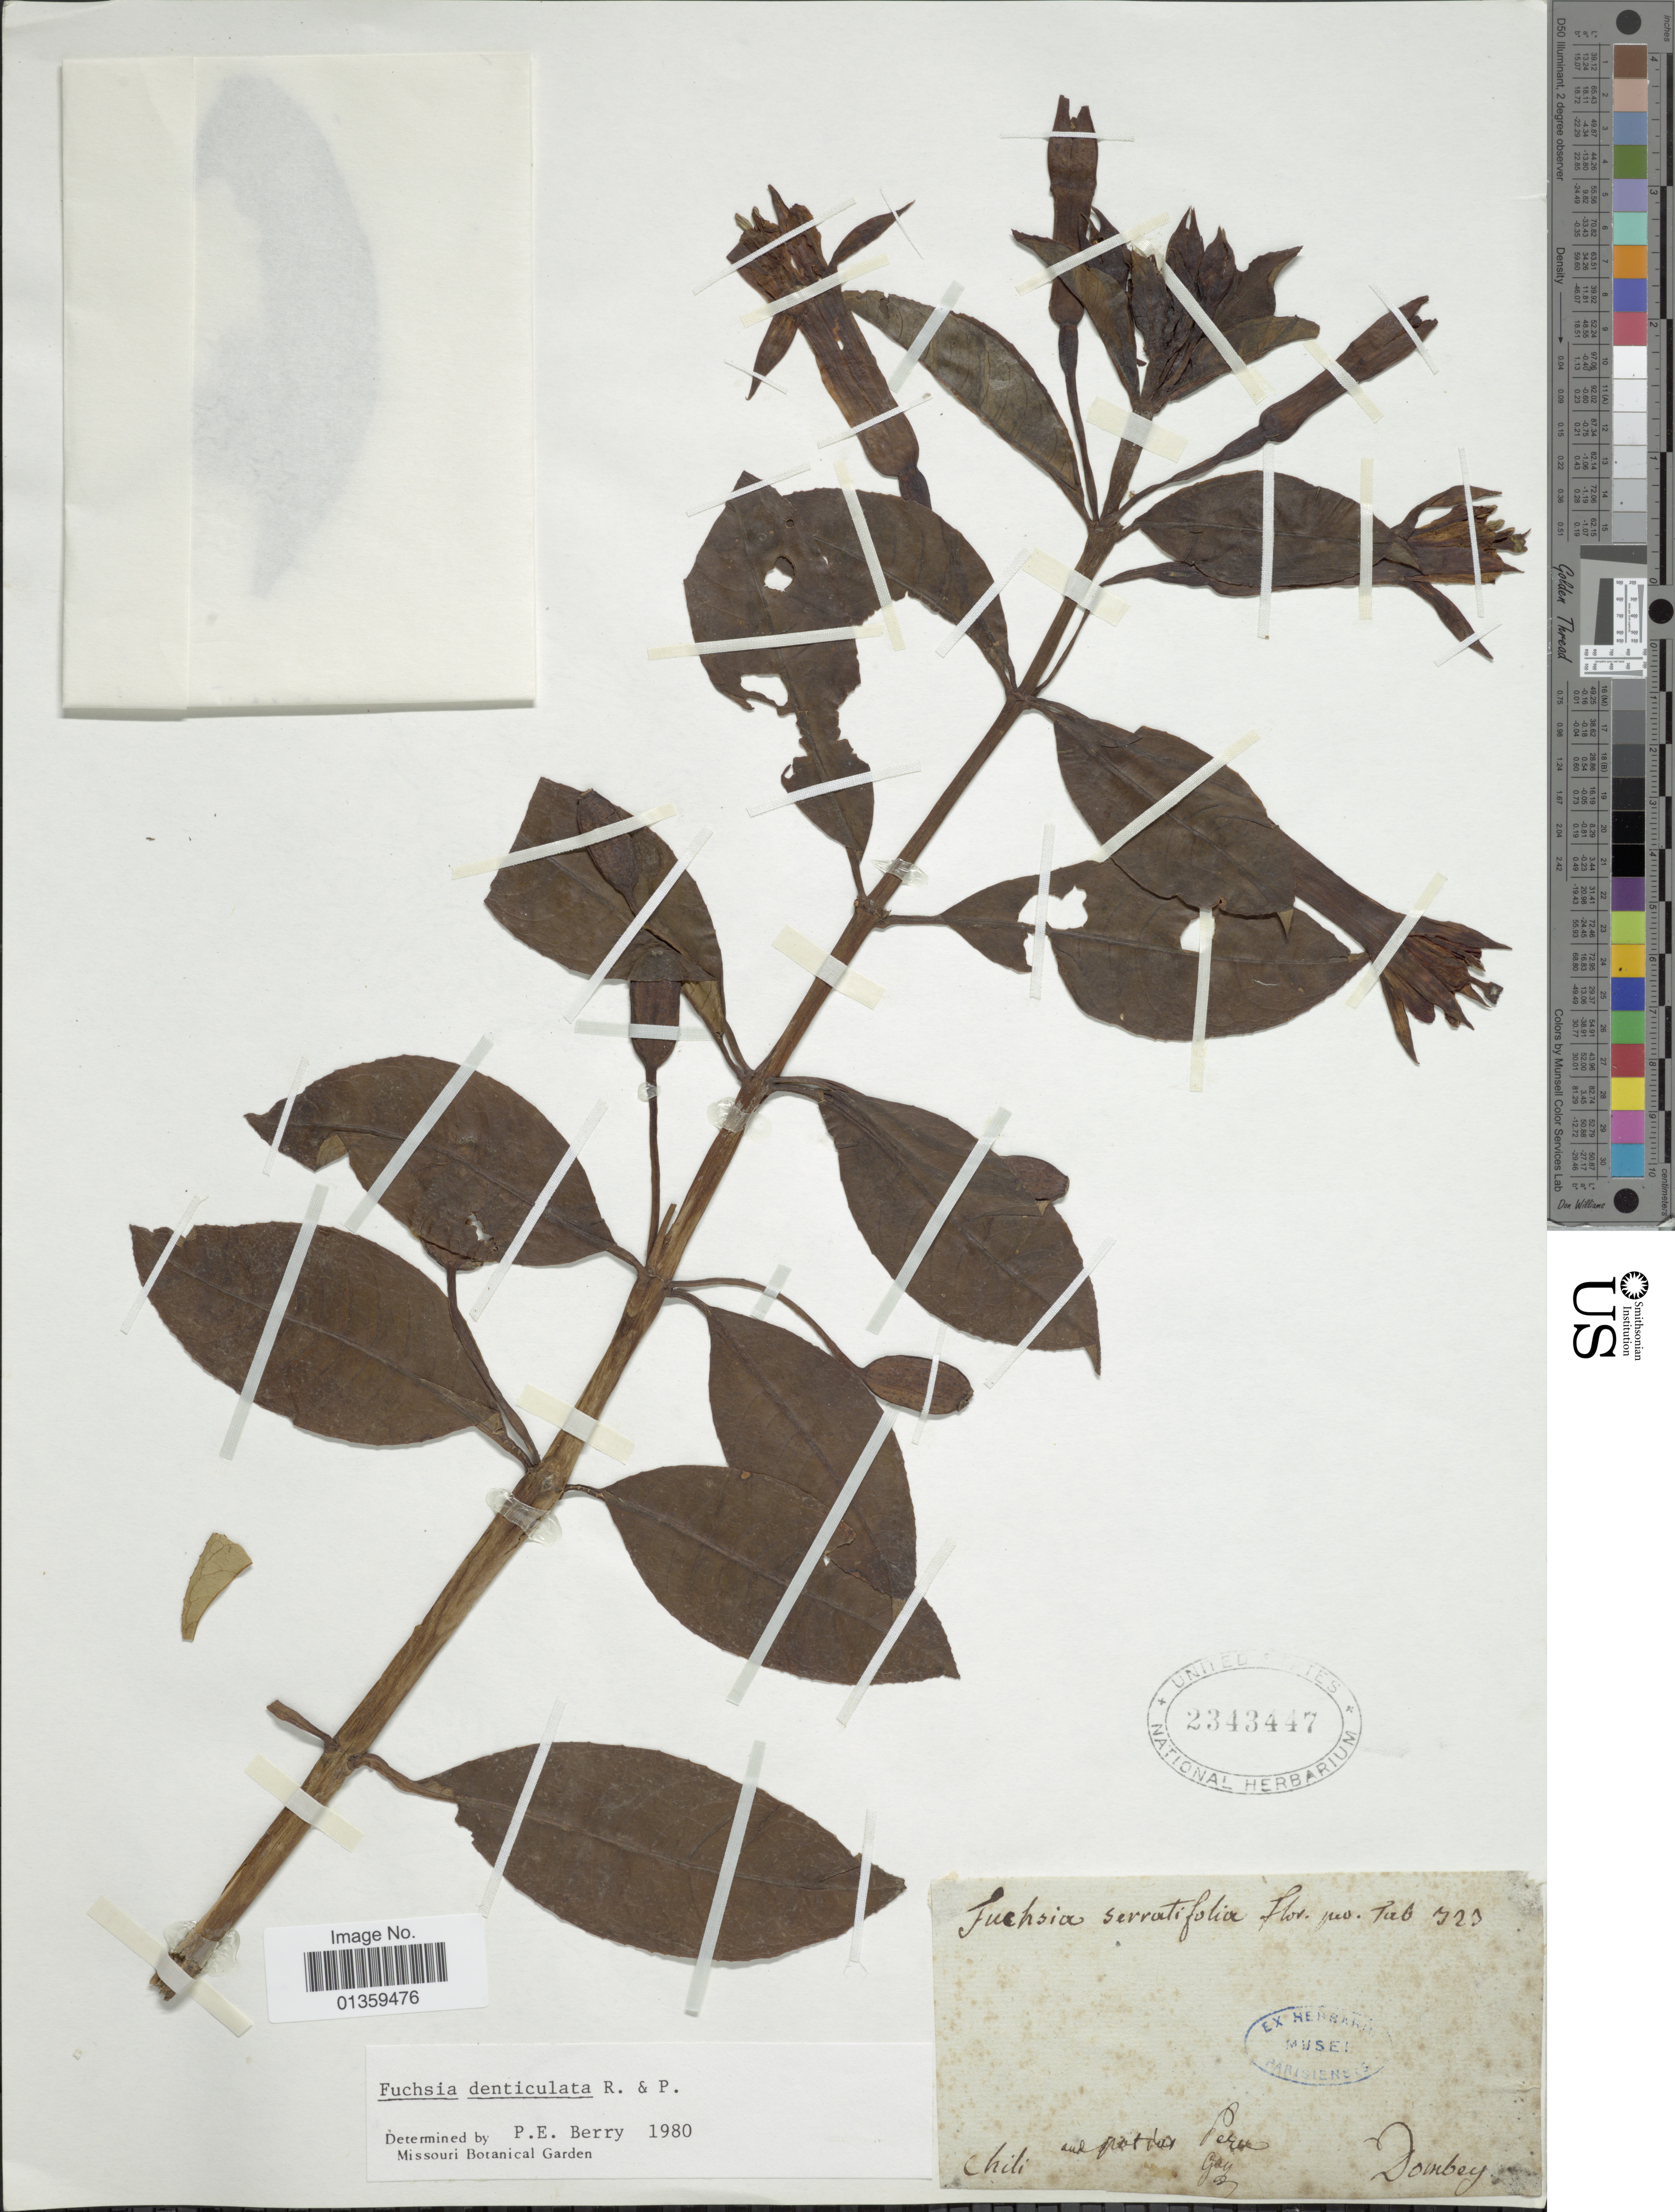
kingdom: Plantae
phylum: Tracheophyta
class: Magnoliopsida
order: Myrtales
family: Onagraceae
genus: Fuchsia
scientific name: Fuchsia denticulata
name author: Ruiz & Pav.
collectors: Dombey, --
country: Chile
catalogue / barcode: US 2343447